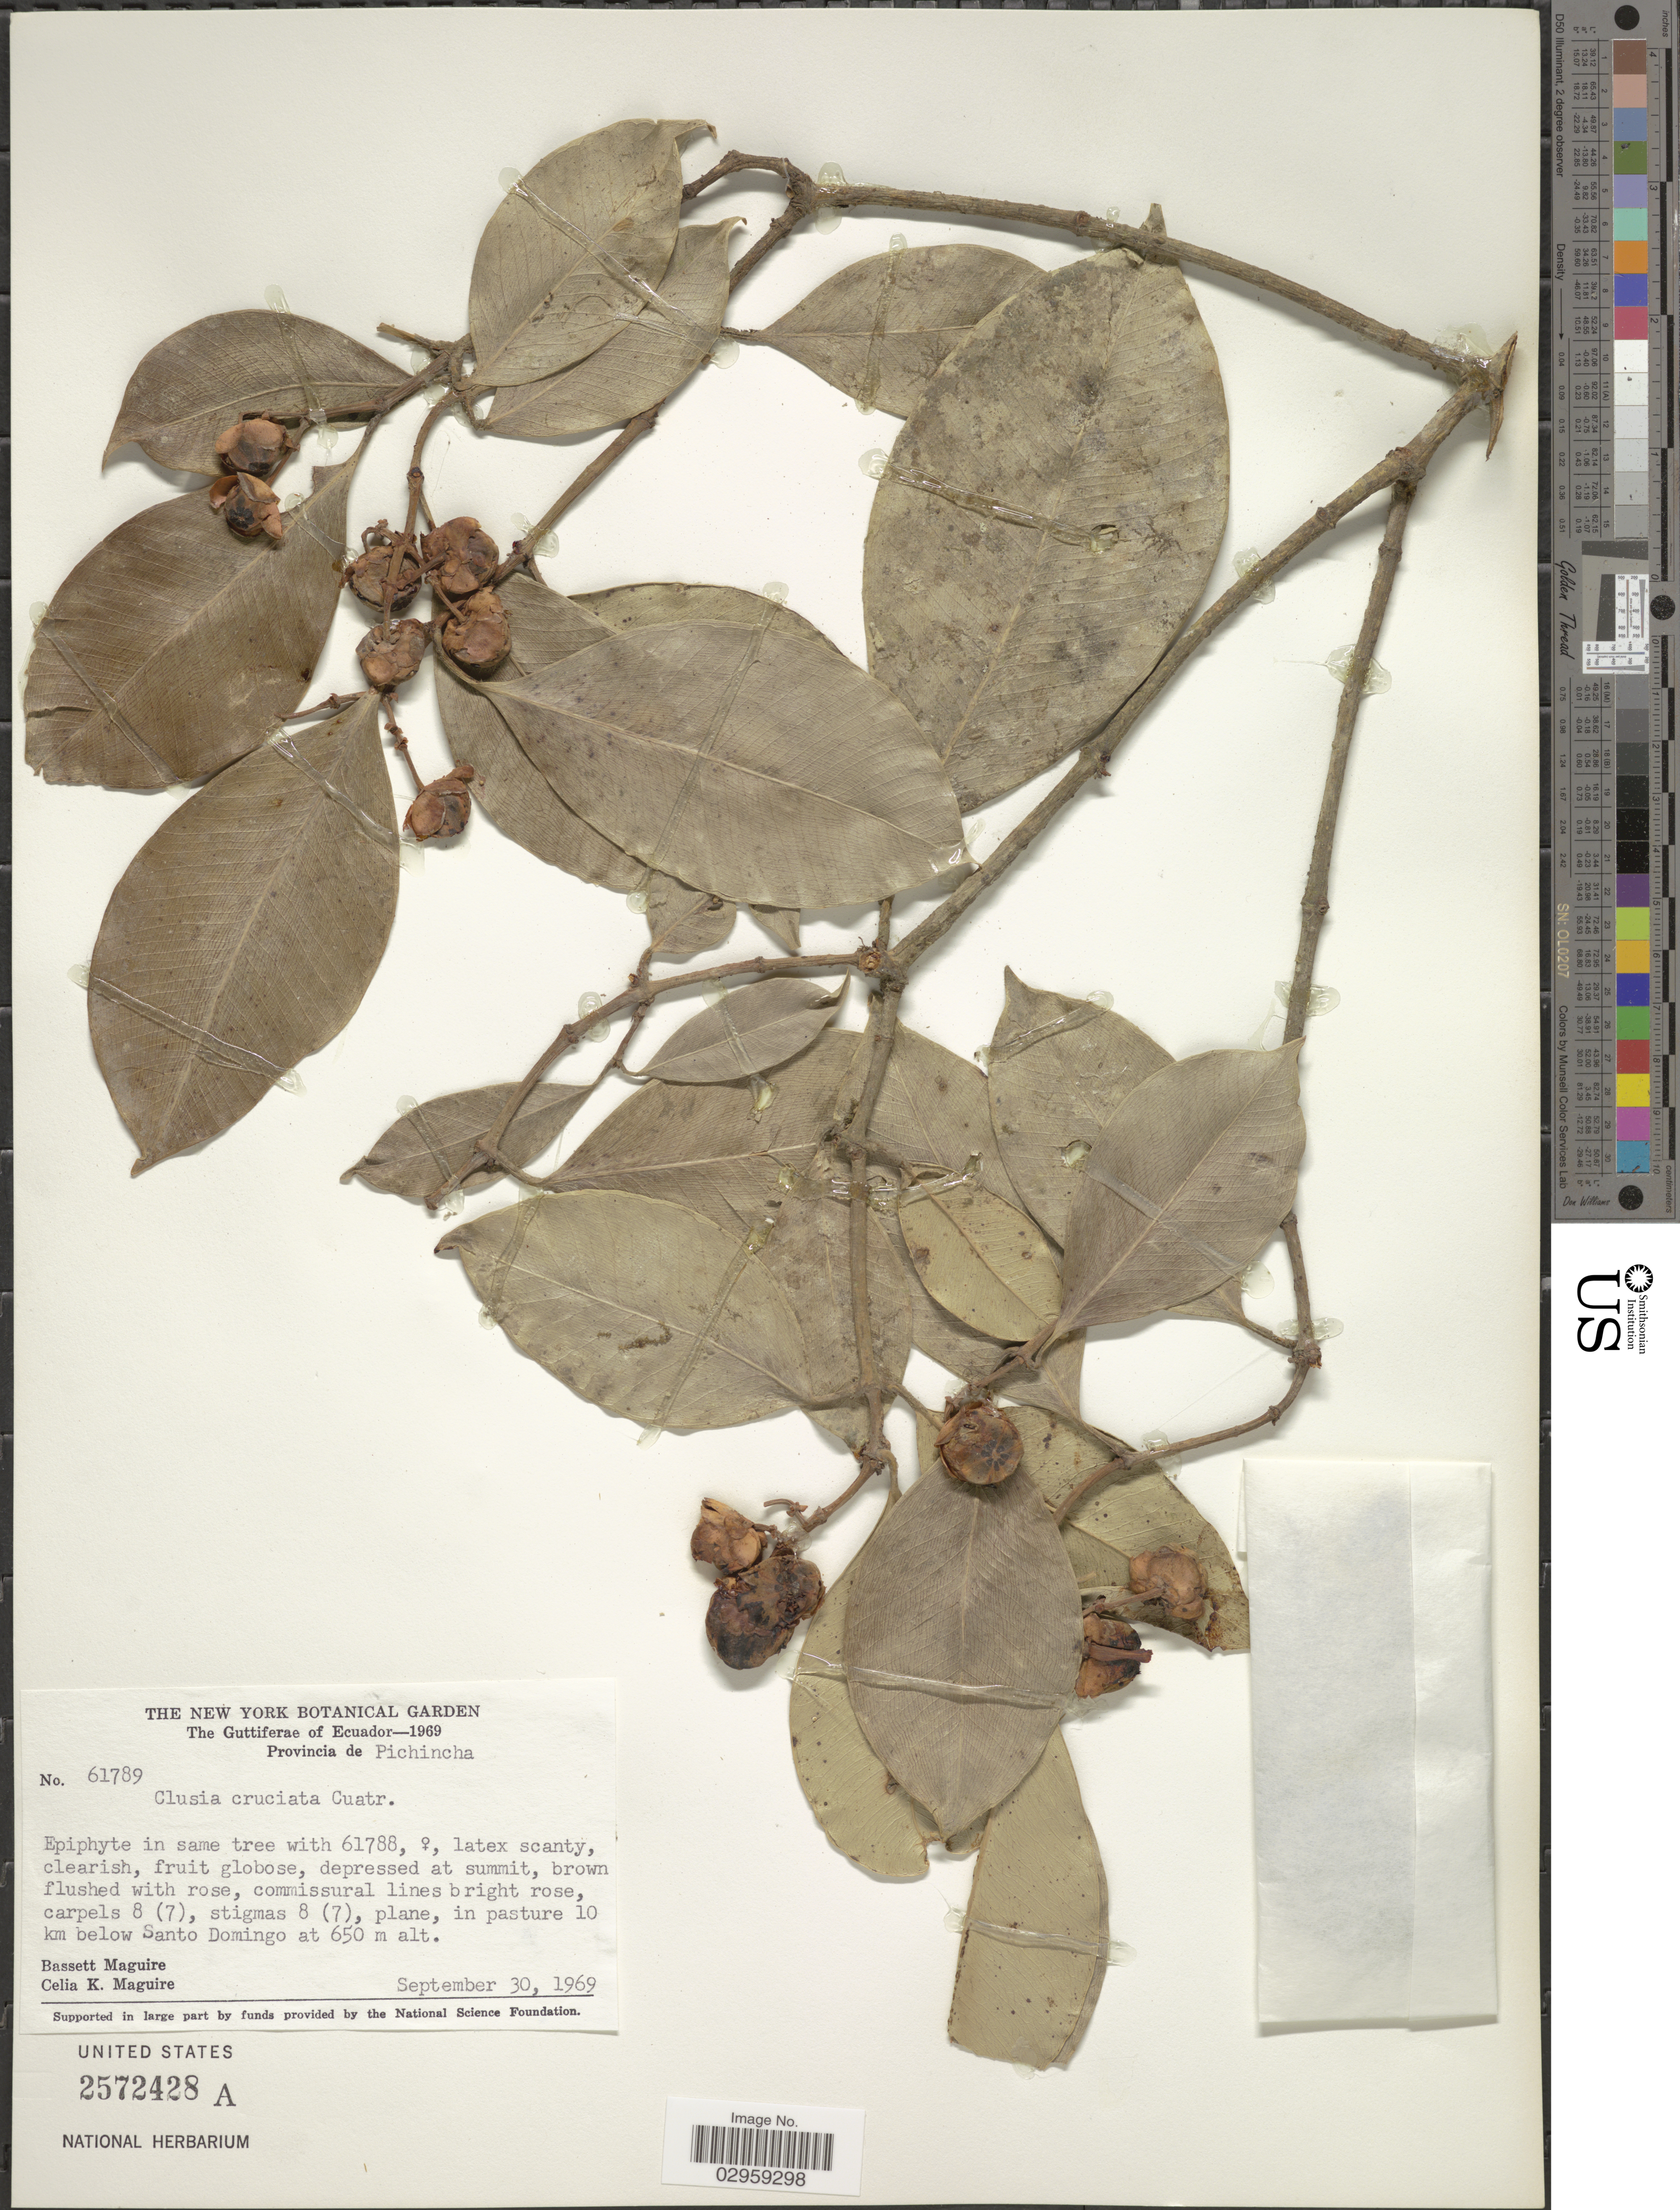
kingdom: Plantae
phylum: Tracheophyta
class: Magnoliopsida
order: Malpighiales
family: Clusiaceae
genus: Clusia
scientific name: Clusia cruciata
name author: Cuatrec.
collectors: B. Maguire & C. K. Maguire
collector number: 61789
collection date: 1969-09-30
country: Ecuador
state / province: Pichincha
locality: The Guttiferae of Colombia. In pasture 10 km below Santo Domingo.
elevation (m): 650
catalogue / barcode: US 2572428A